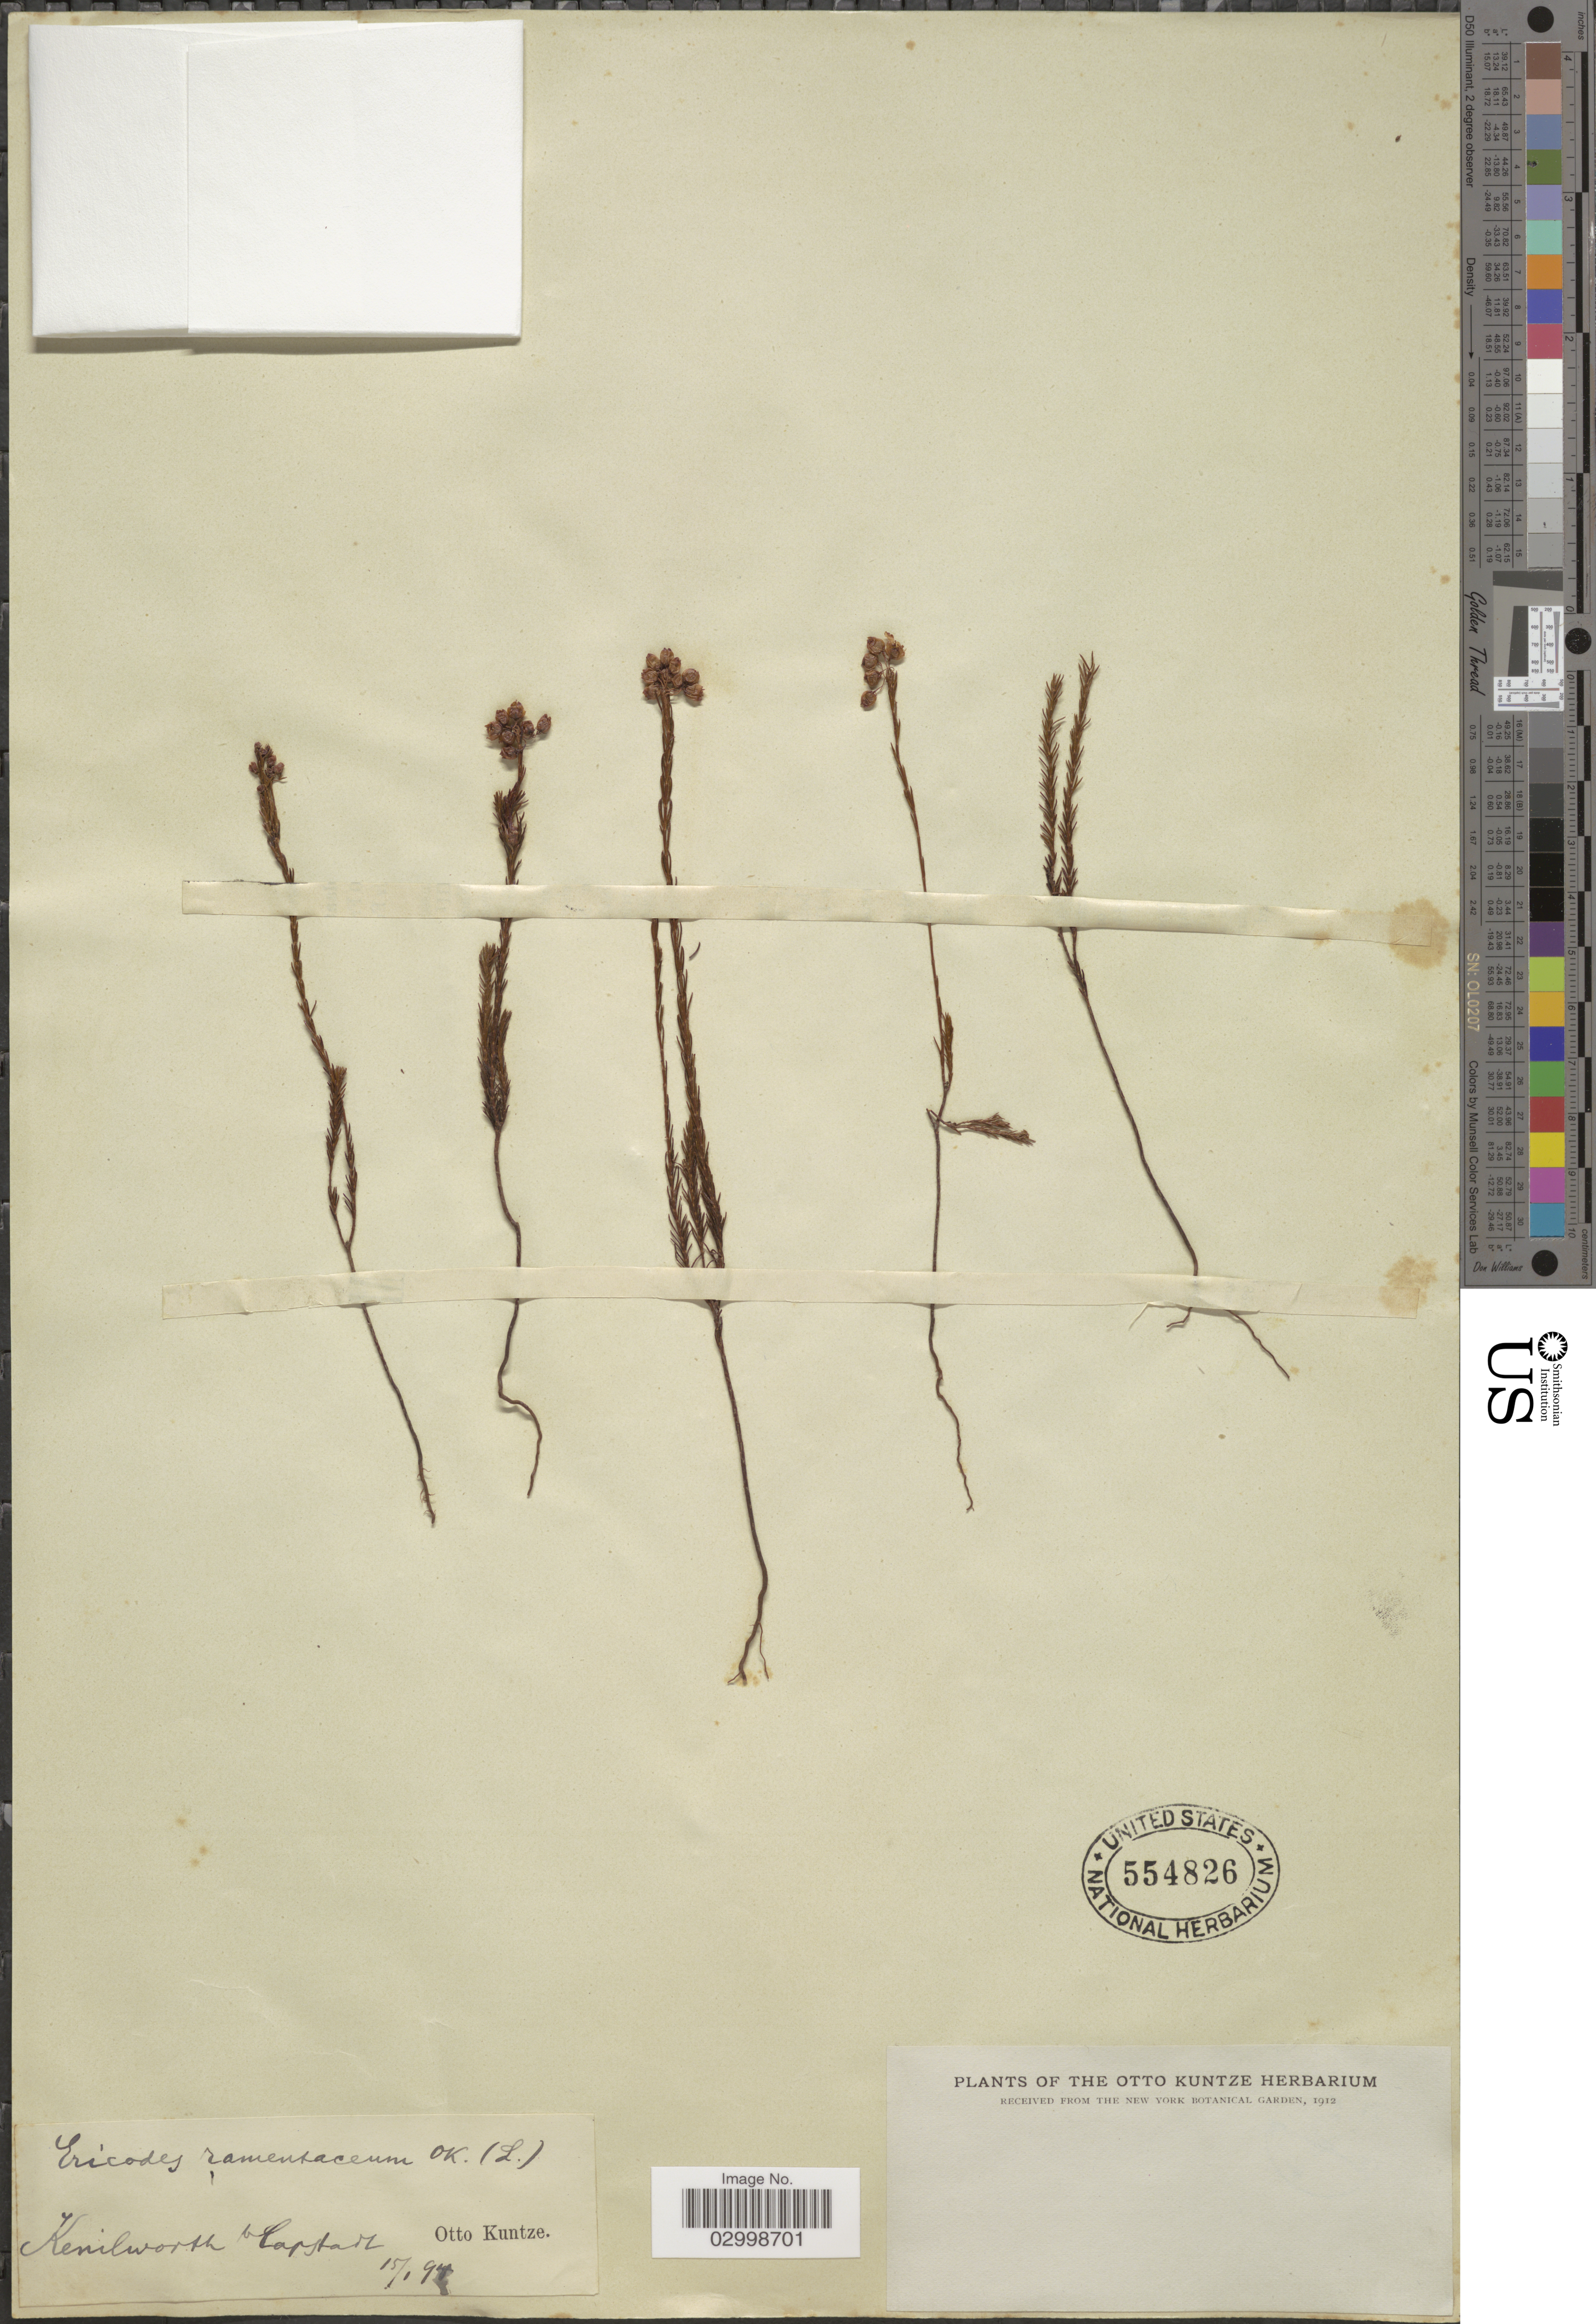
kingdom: Plantae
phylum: Tracheophyta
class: Magnoliopsida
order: Ericales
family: Ericaceae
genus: Erica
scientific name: Erica ramentacea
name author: L.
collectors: C.E.O. Kuntze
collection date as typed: Transcribed d/m/y: 15/1/97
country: South Africa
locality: Kenilworth Capstadt.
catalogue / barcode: US 554826